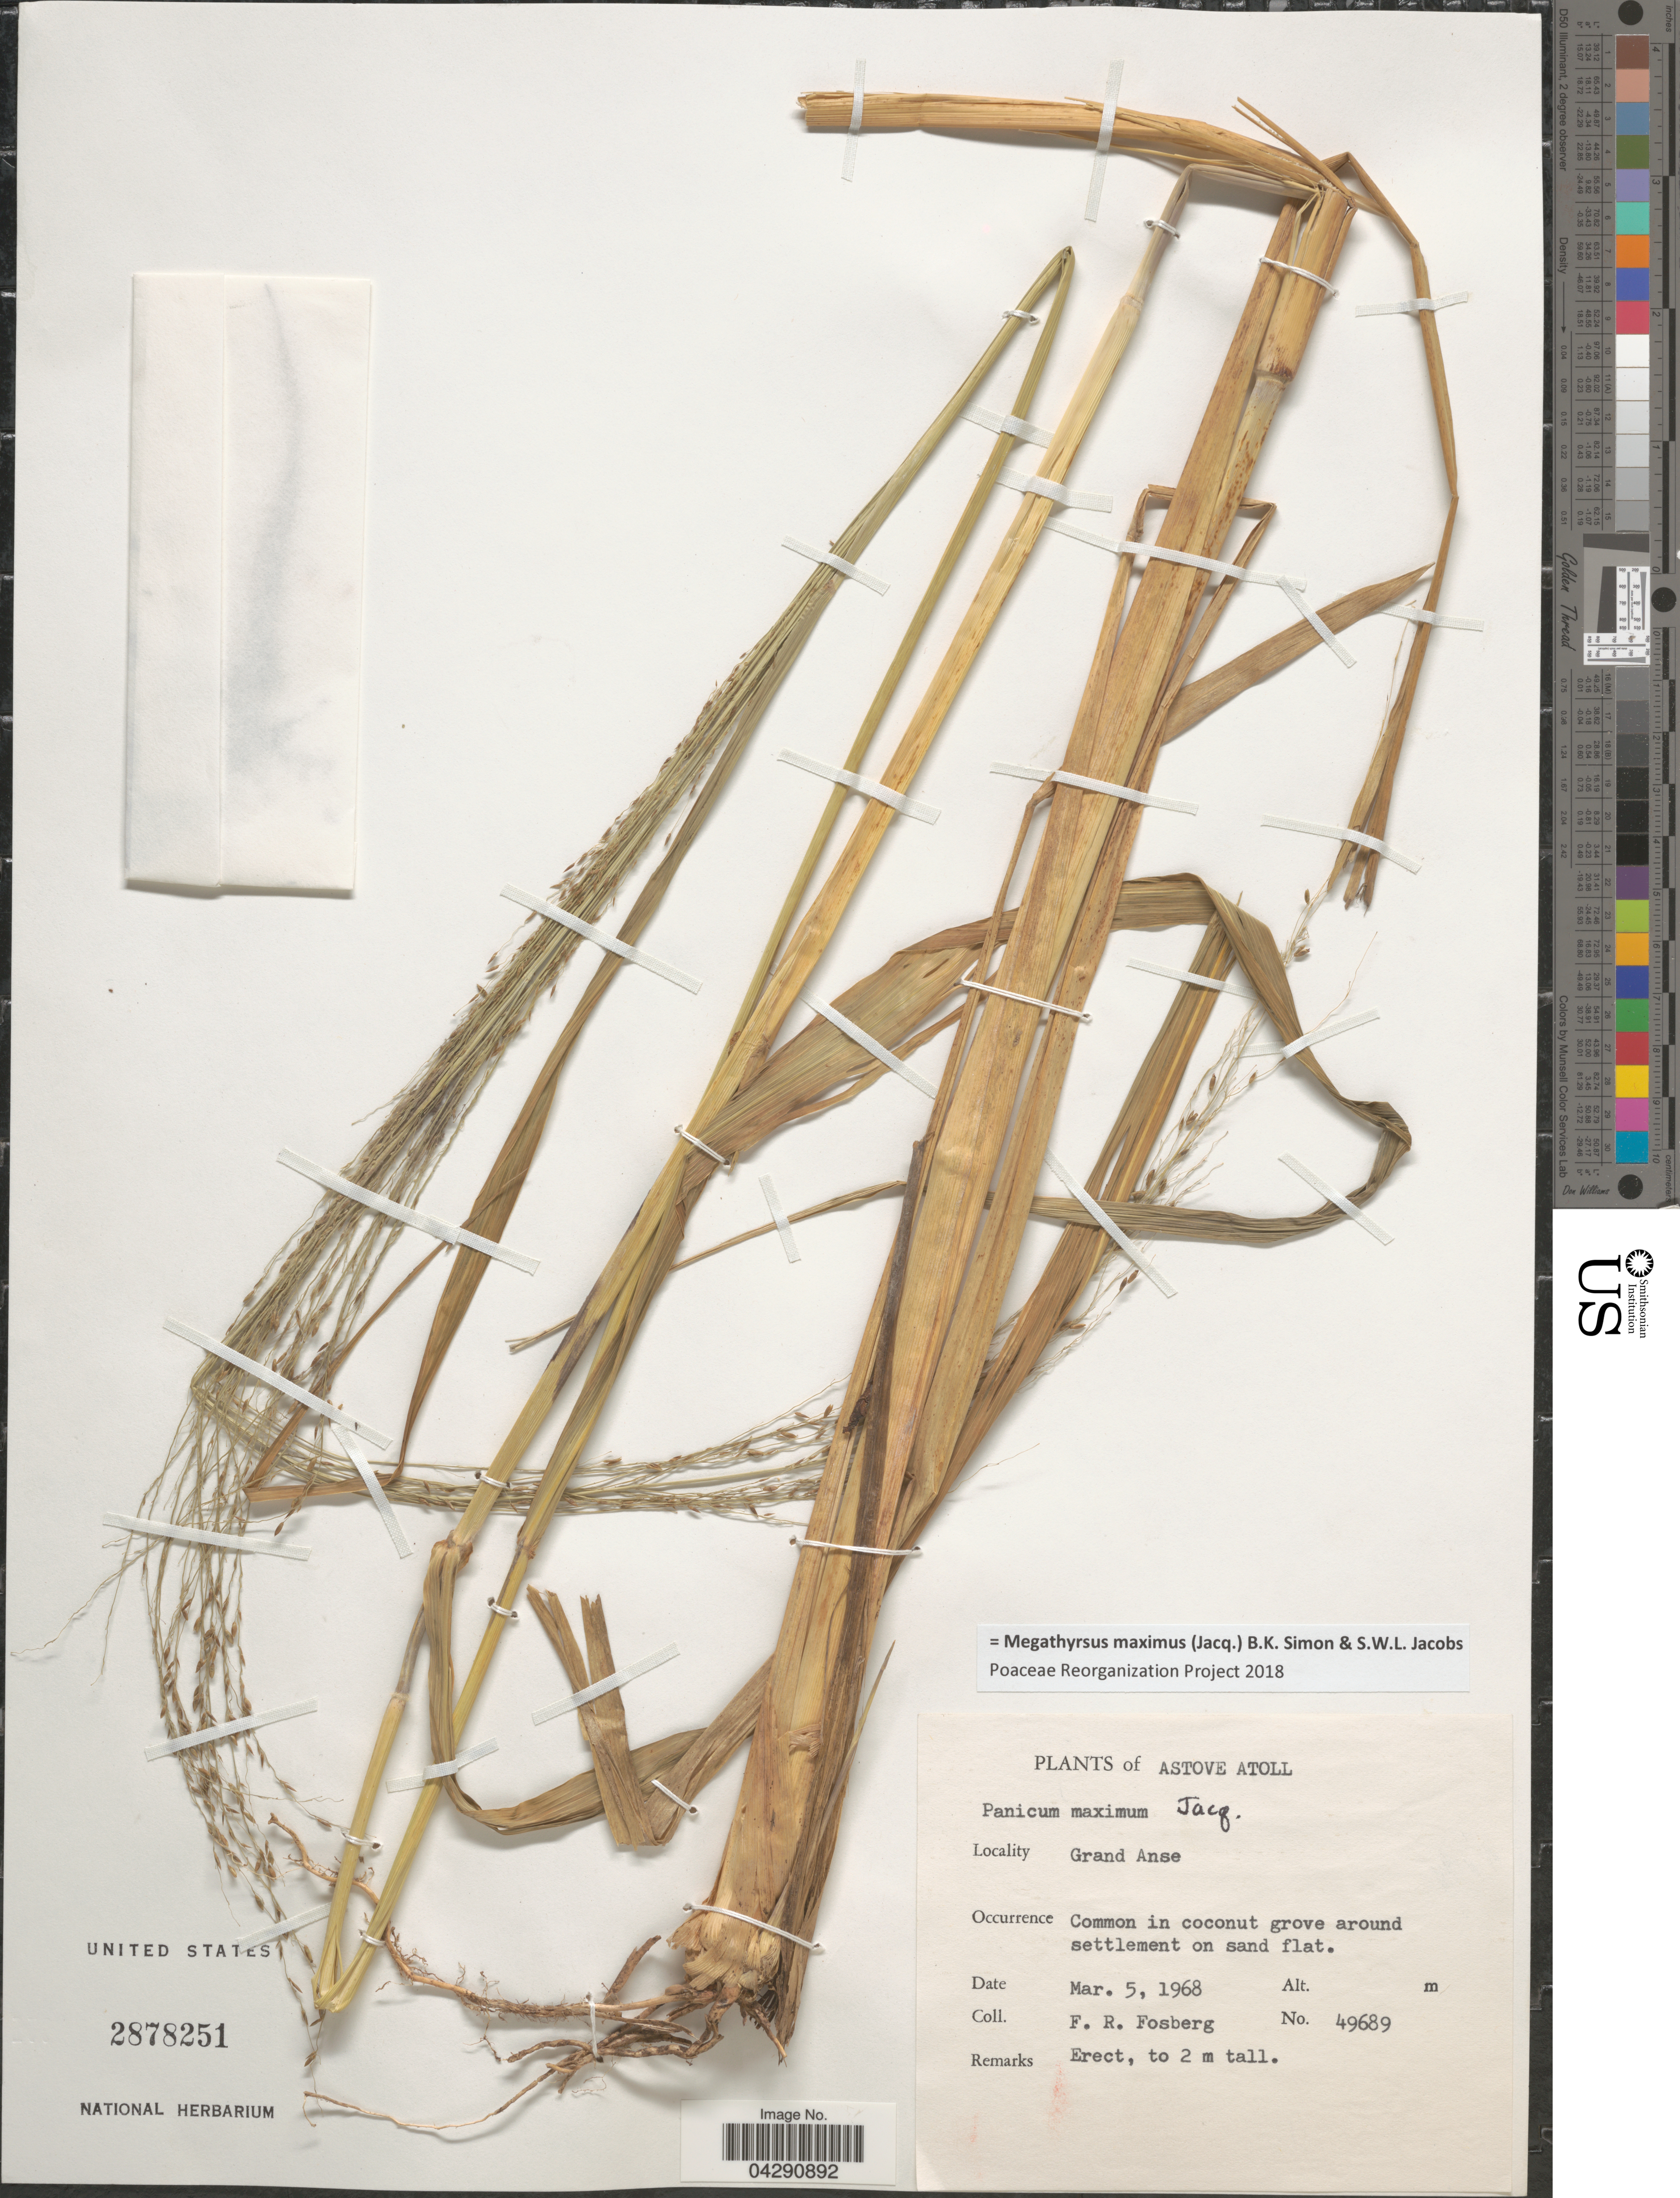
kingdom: Plantae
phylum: Tracheophyta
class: Liliopsida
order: Poales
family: Poaceae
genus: Megathyrsus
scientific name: Megathyrsus maximus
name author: (Jacq.) B.K. Simon & S.W.L. Jacobs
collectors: F. R. Fosberg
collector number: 49689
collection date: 1968-03-05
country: Seychelles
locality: Astove Atoll. Grand Asne. In coconut grove around settlement on sand flat.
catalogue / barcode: US 2878251